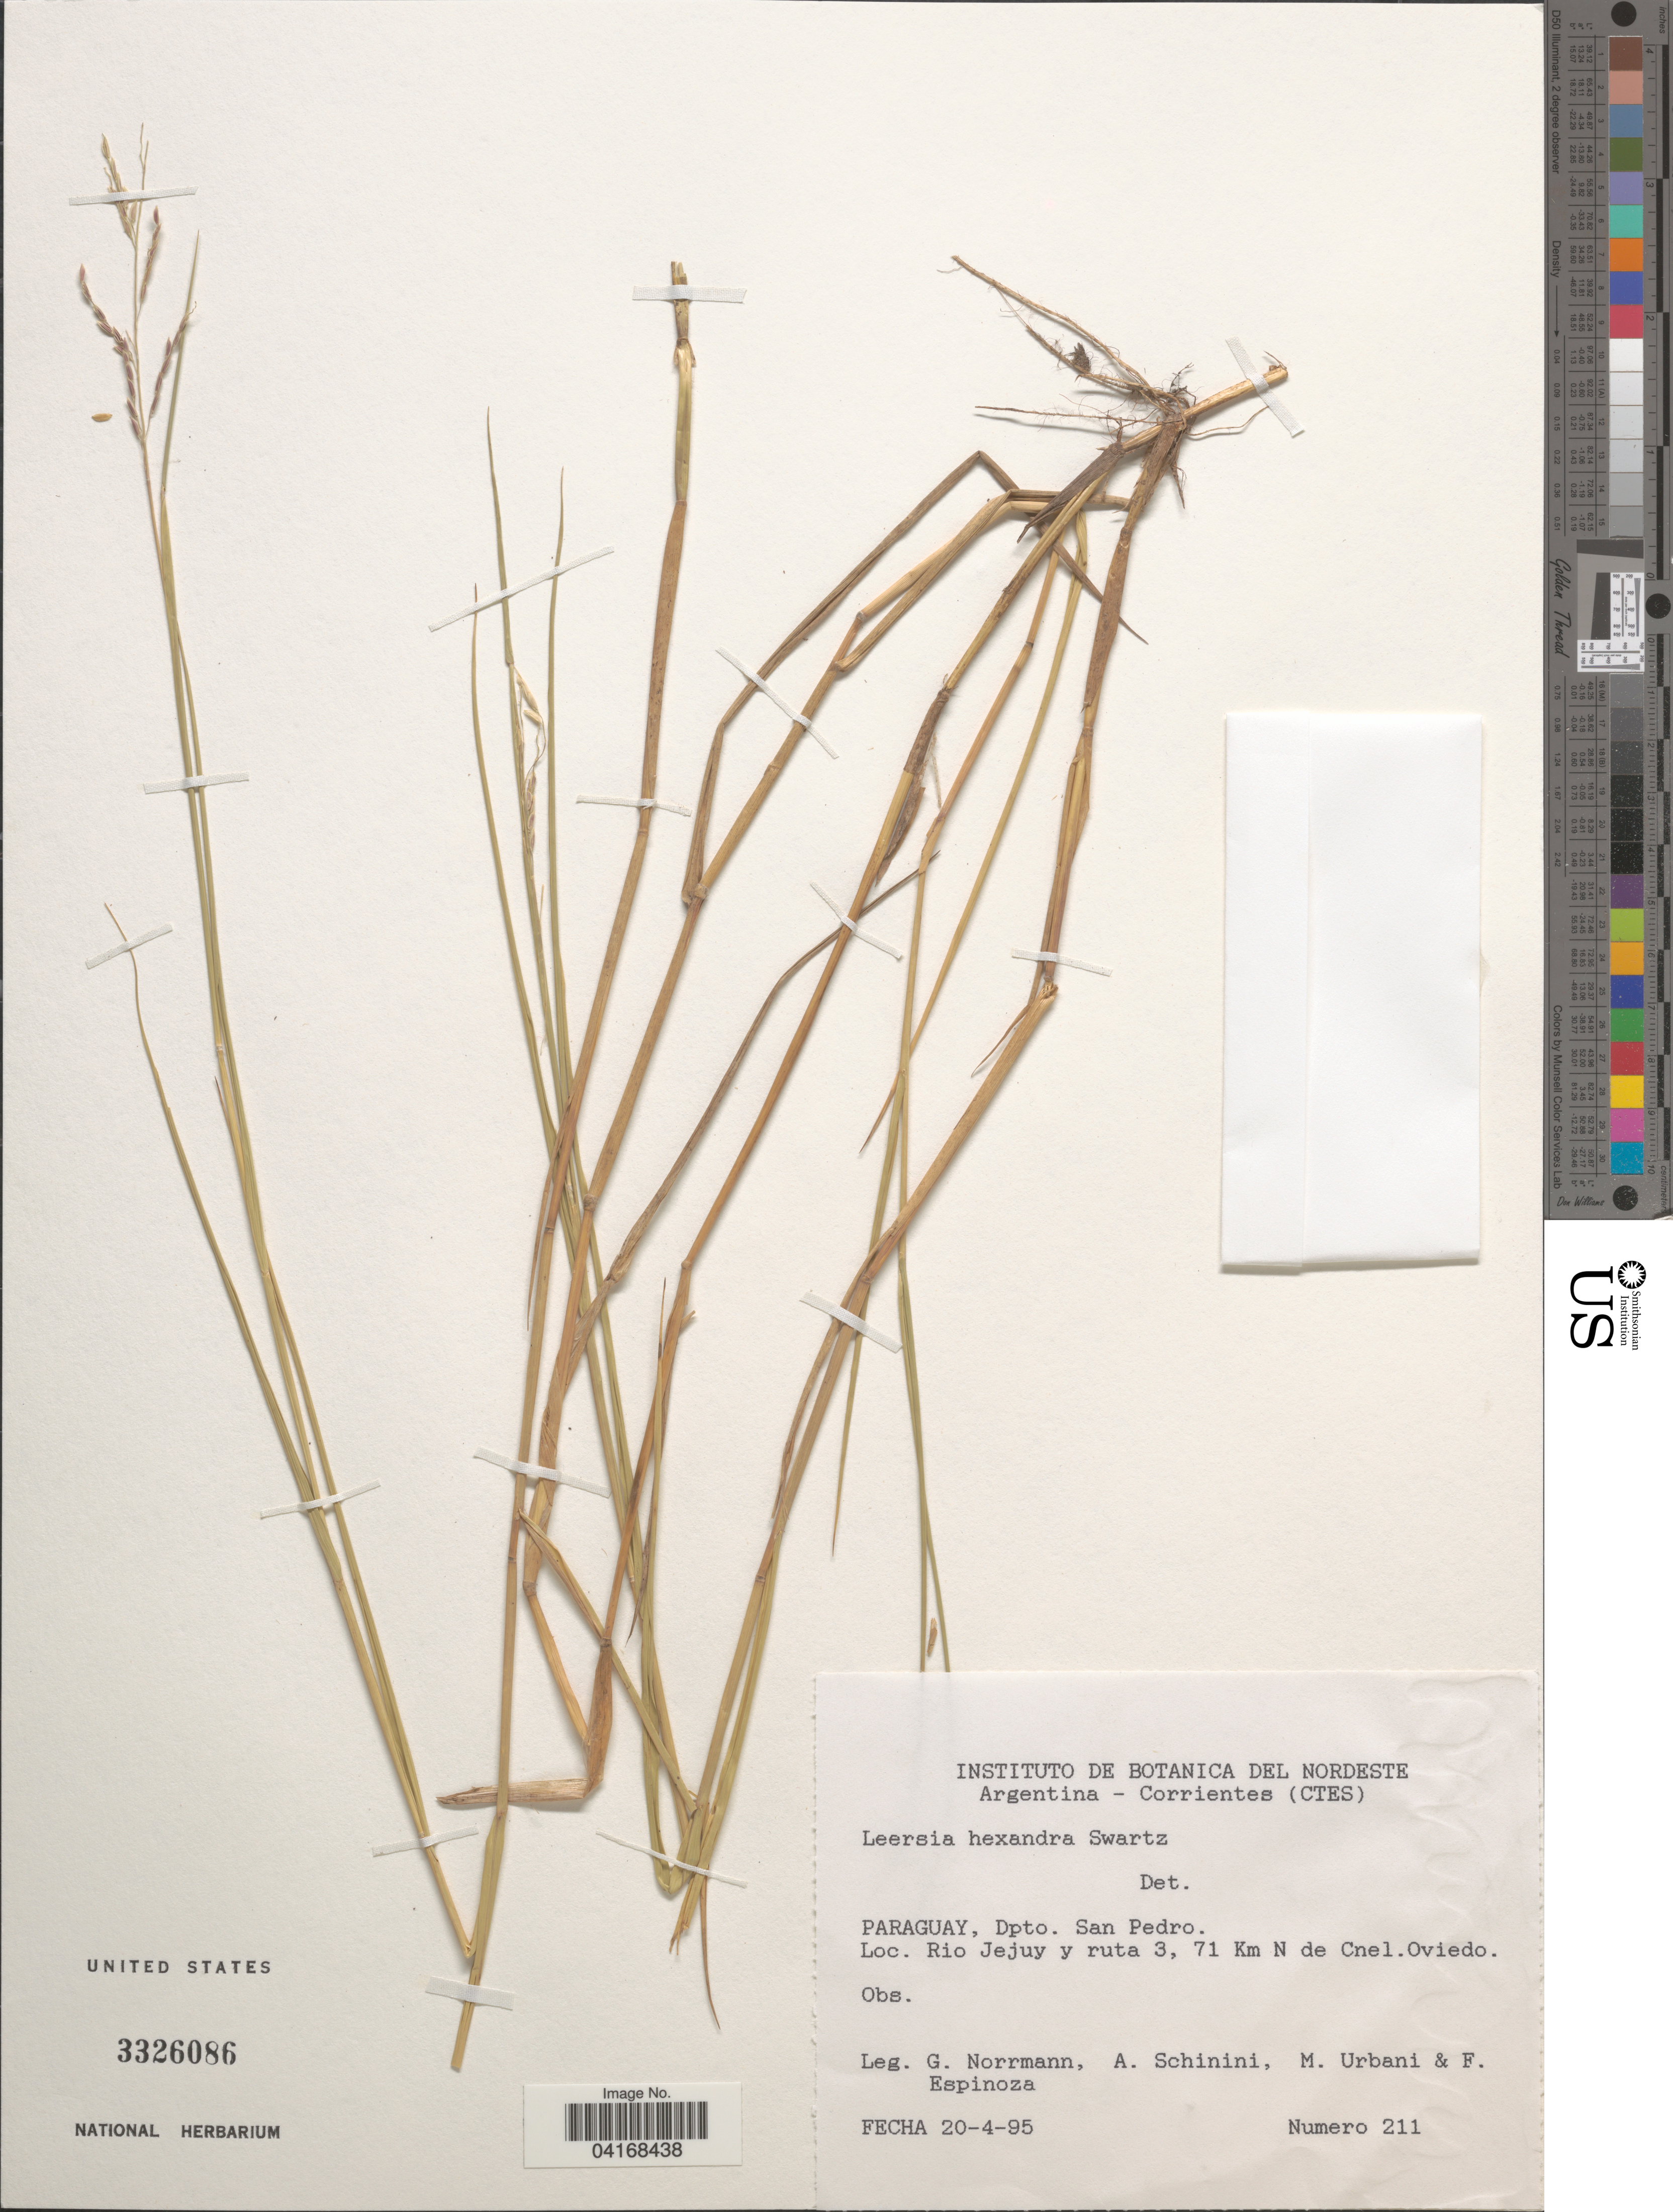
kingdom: Plantae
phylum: Tracheophyta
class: Liliopsida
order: Poales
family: Poaceae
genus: Leersia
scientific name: Leersia hexandra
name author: Sw.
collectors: G. Norrmann, A. Schinini, M. Urbani & F. Espinoza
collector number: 211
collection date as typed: Transcribed d/m/y: 20/4/95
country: Paraguay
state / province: San Pedro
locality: Dpto. San Pedro. Rio Jejuy y ruta 3, 71 Km N de Cnel. Oviedo.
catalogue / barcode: US 3326086